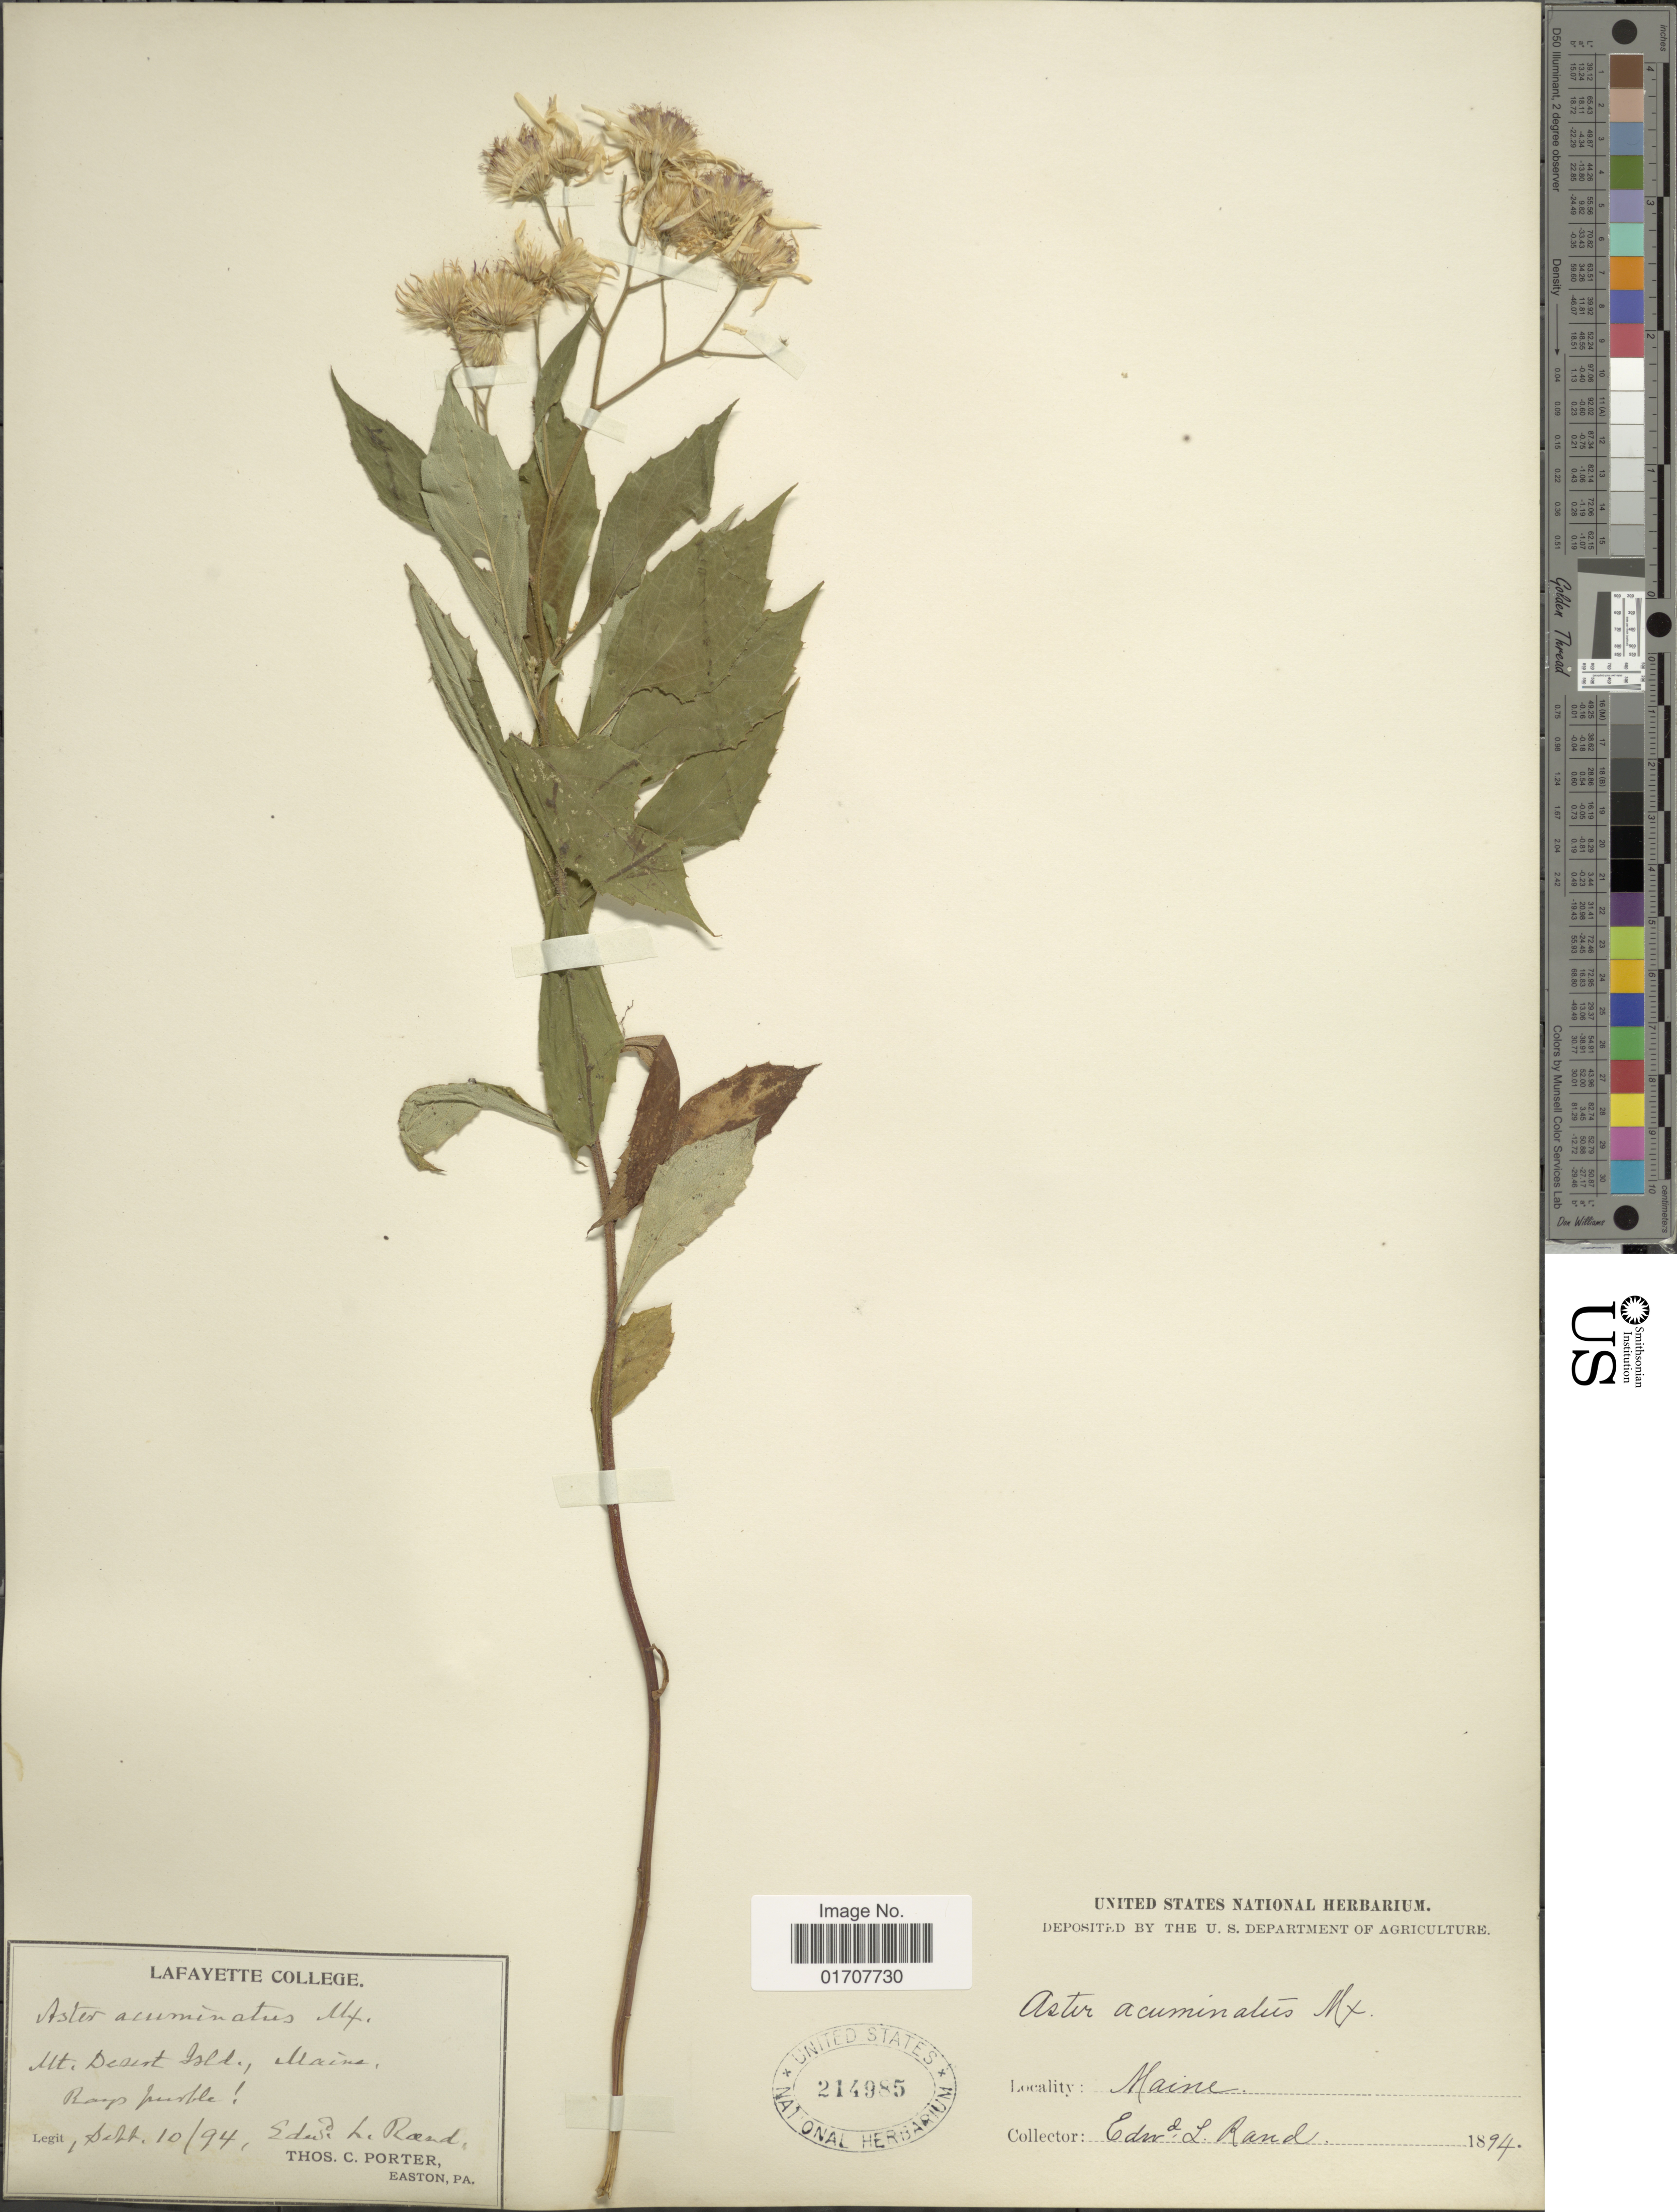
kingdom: Plantae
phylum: Tracheophyta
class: Magnoliopsida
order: Asterales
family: Asteraceae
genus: Oclemena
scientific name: Oclemena acuminata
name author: (Michx.) Greene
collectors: E. Rand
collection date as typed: Transcribed d/m/y: 10/9/94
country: United States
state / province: Maine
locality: Mt. Desert Island, Maine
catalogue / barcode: US 214985